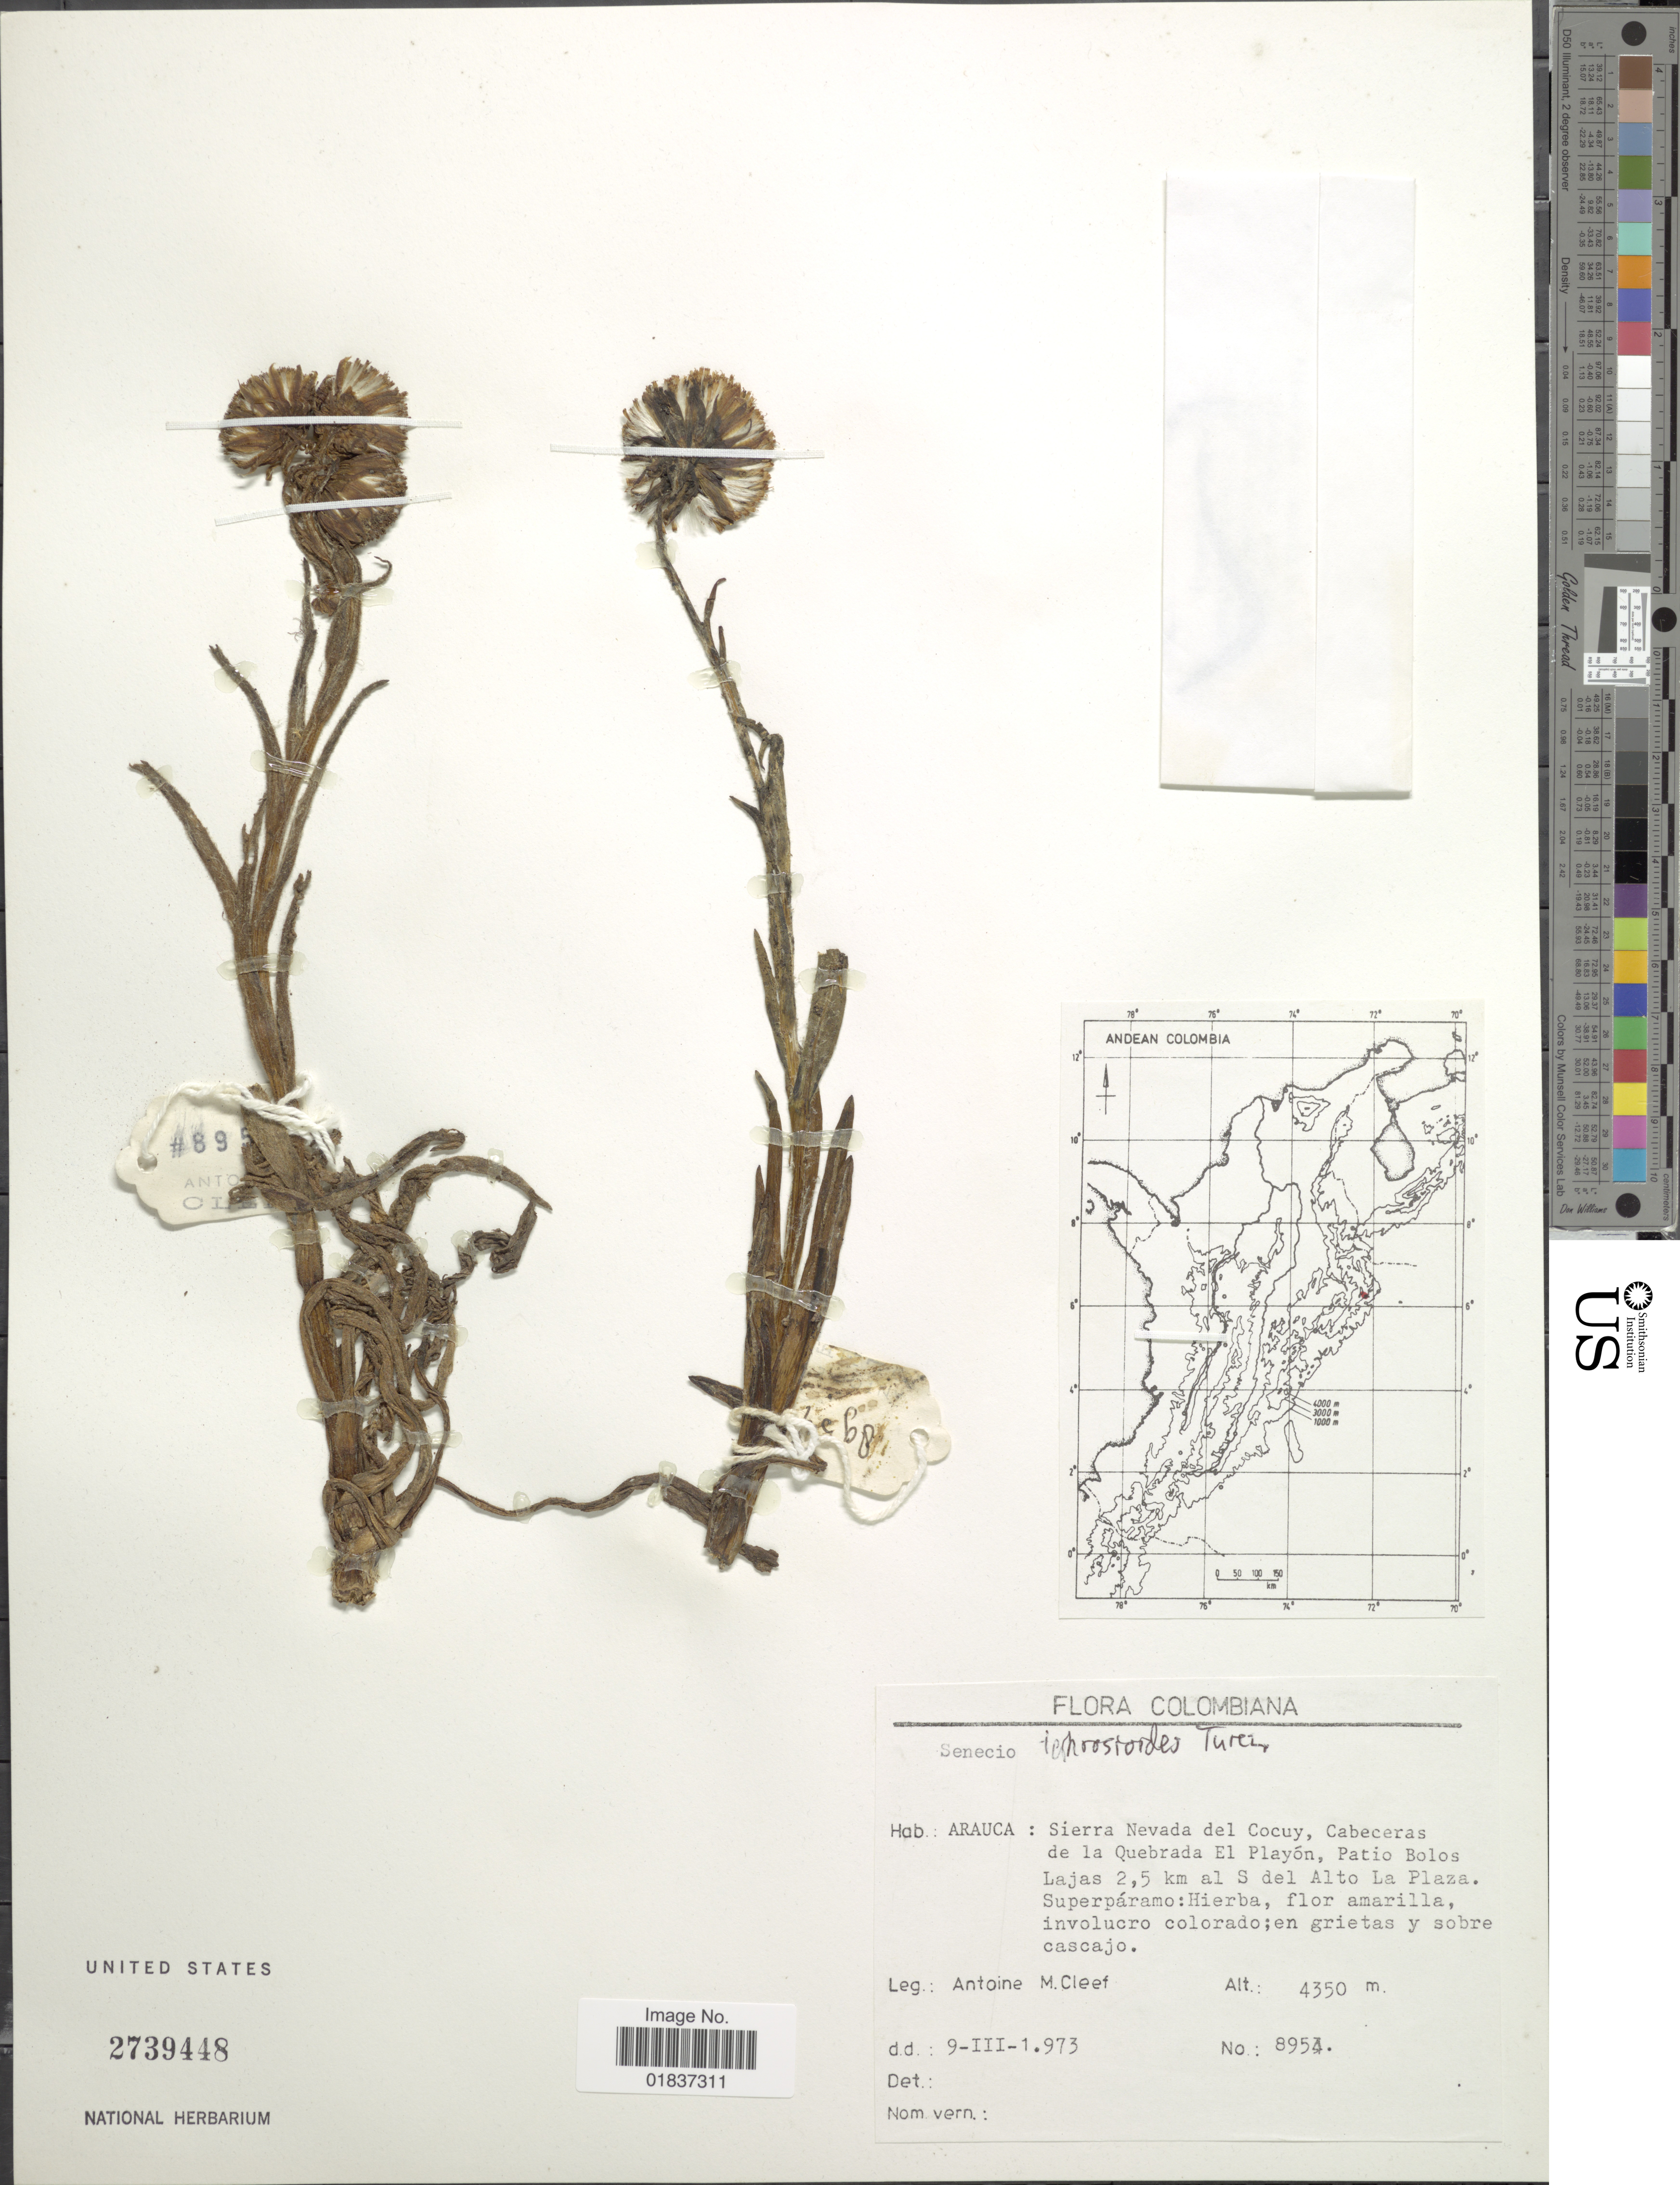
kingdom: Plantae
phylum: Tracheophyta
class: Magnoliopsida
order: Asterales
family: Asteraceae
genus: Senecio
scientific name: Senecio tephrosioides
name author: Turcz.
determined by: Salomon, Luciana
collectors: A. M. Cleef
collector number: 8954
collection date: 1973-03-09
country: Colombia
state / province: Arauca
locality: Arauca: Sierra Nevada del Cocuy, Cabeceras de la Quebrada El Playon, Patio Bolos Lajas 2.5 km al S del Alto La Plaza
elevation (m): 4350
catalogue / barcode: US 2739448